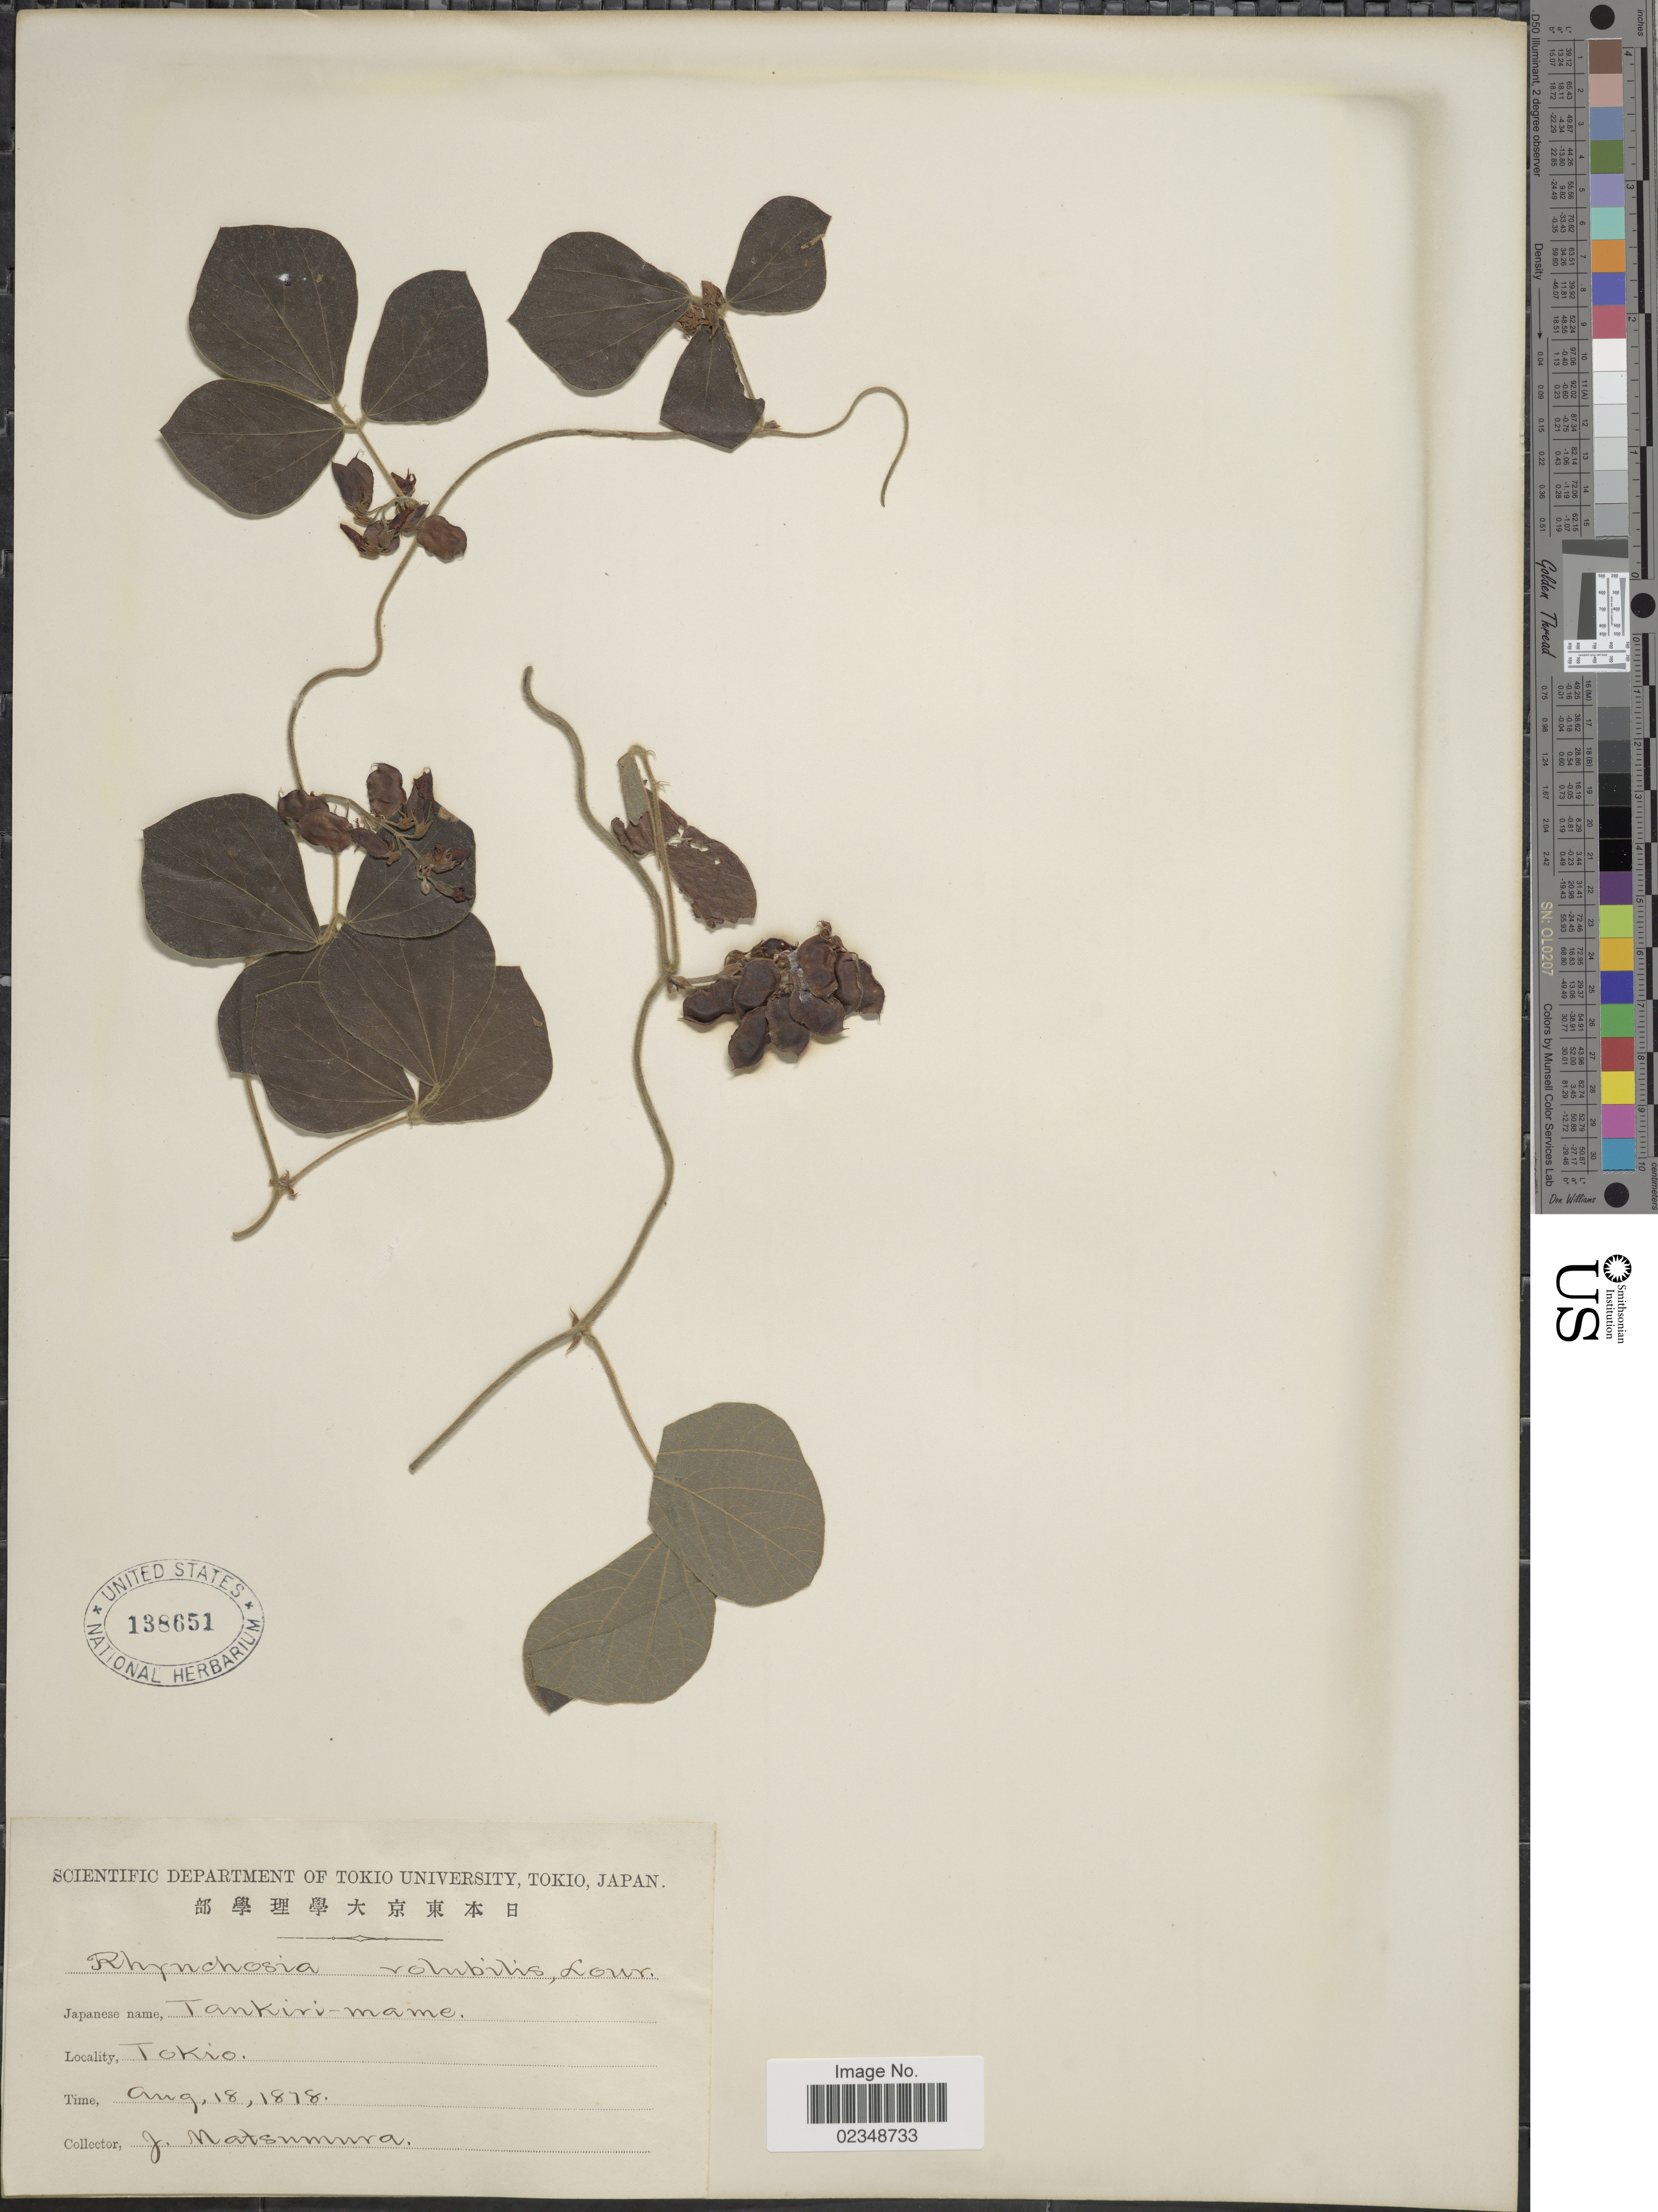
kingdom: Plantae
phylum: Tracheophyta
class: Magnoliopsida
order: Fabales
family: Fabaceae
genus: Rhynchosia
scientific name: Rhynchosia volubilis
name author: (Michx.) Wood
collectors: J. Matsumura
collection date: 1878-08-18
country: Japan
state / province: Tokyo, Federal City of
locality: Tokio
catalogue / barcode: US 138651